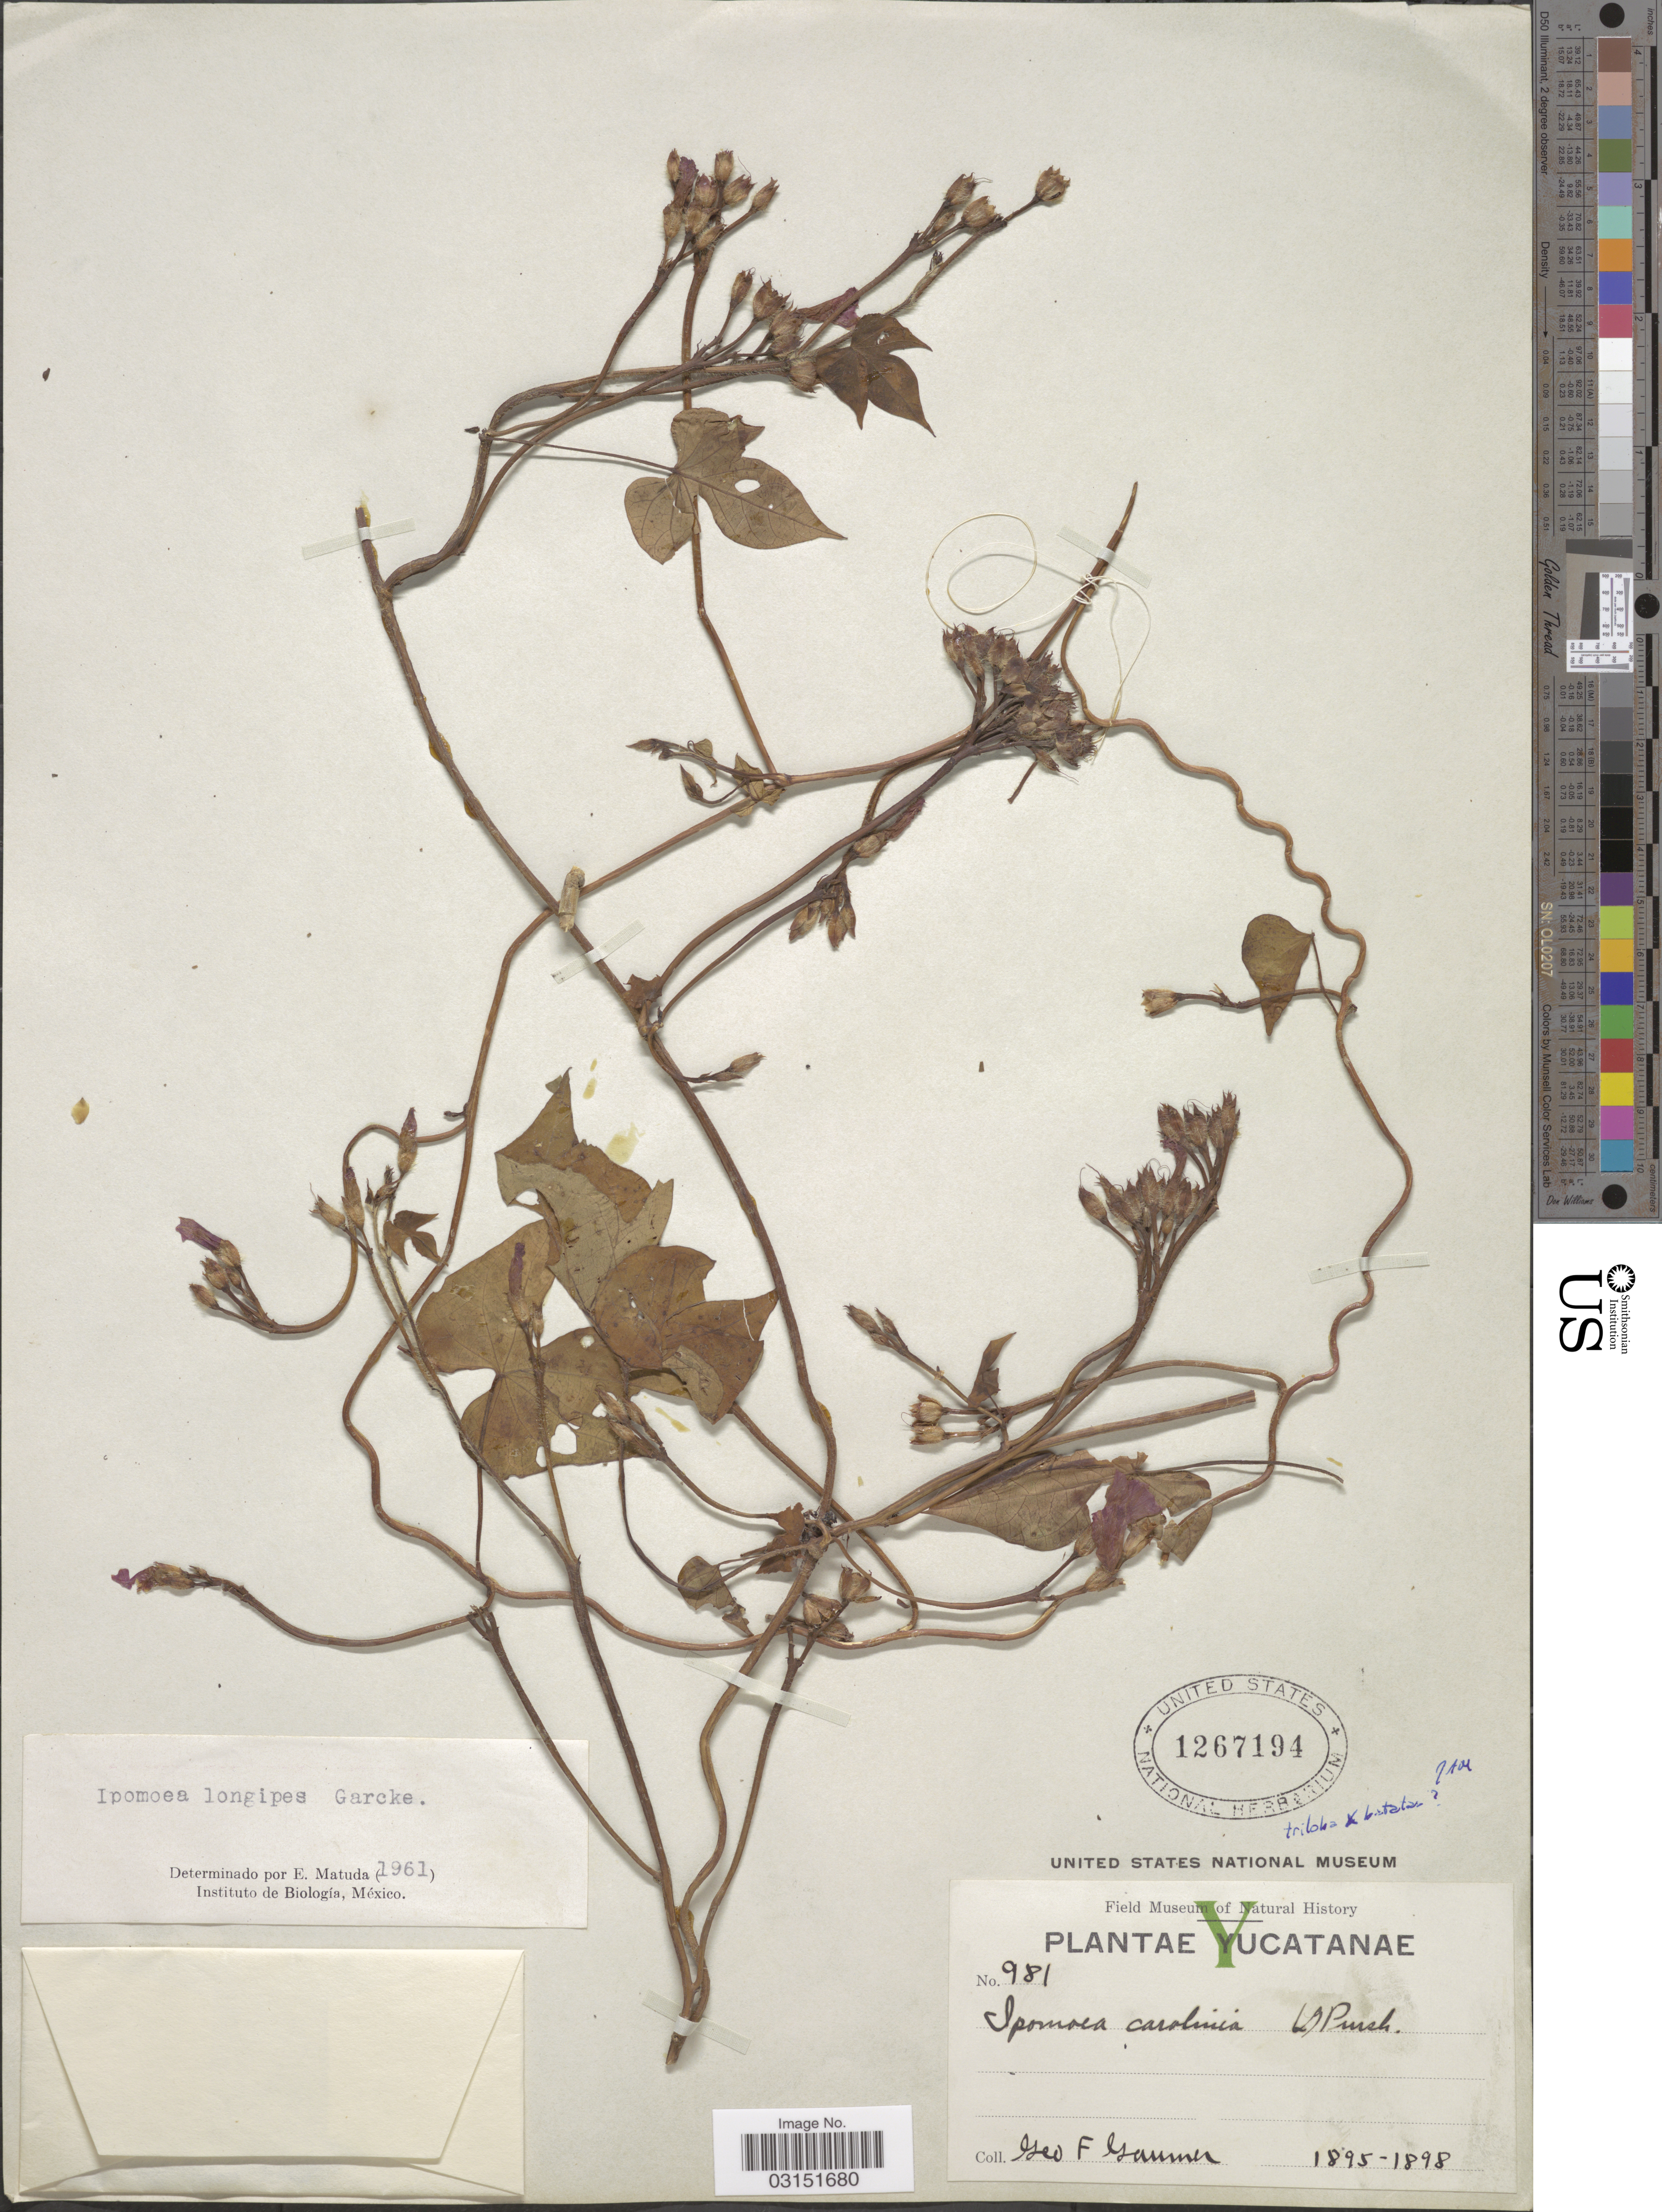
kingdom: Plantae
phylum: Tracheophyta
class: Magnoliopsida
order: Solanales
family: Convolvulaceae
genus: Ipomoea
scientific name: Ipomoea trifida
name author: (Kunth) G. Don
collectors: G. F. Gaumer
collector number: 981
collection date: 1895/1898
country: Mexico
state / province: Yucatán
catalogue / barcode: US 1267194